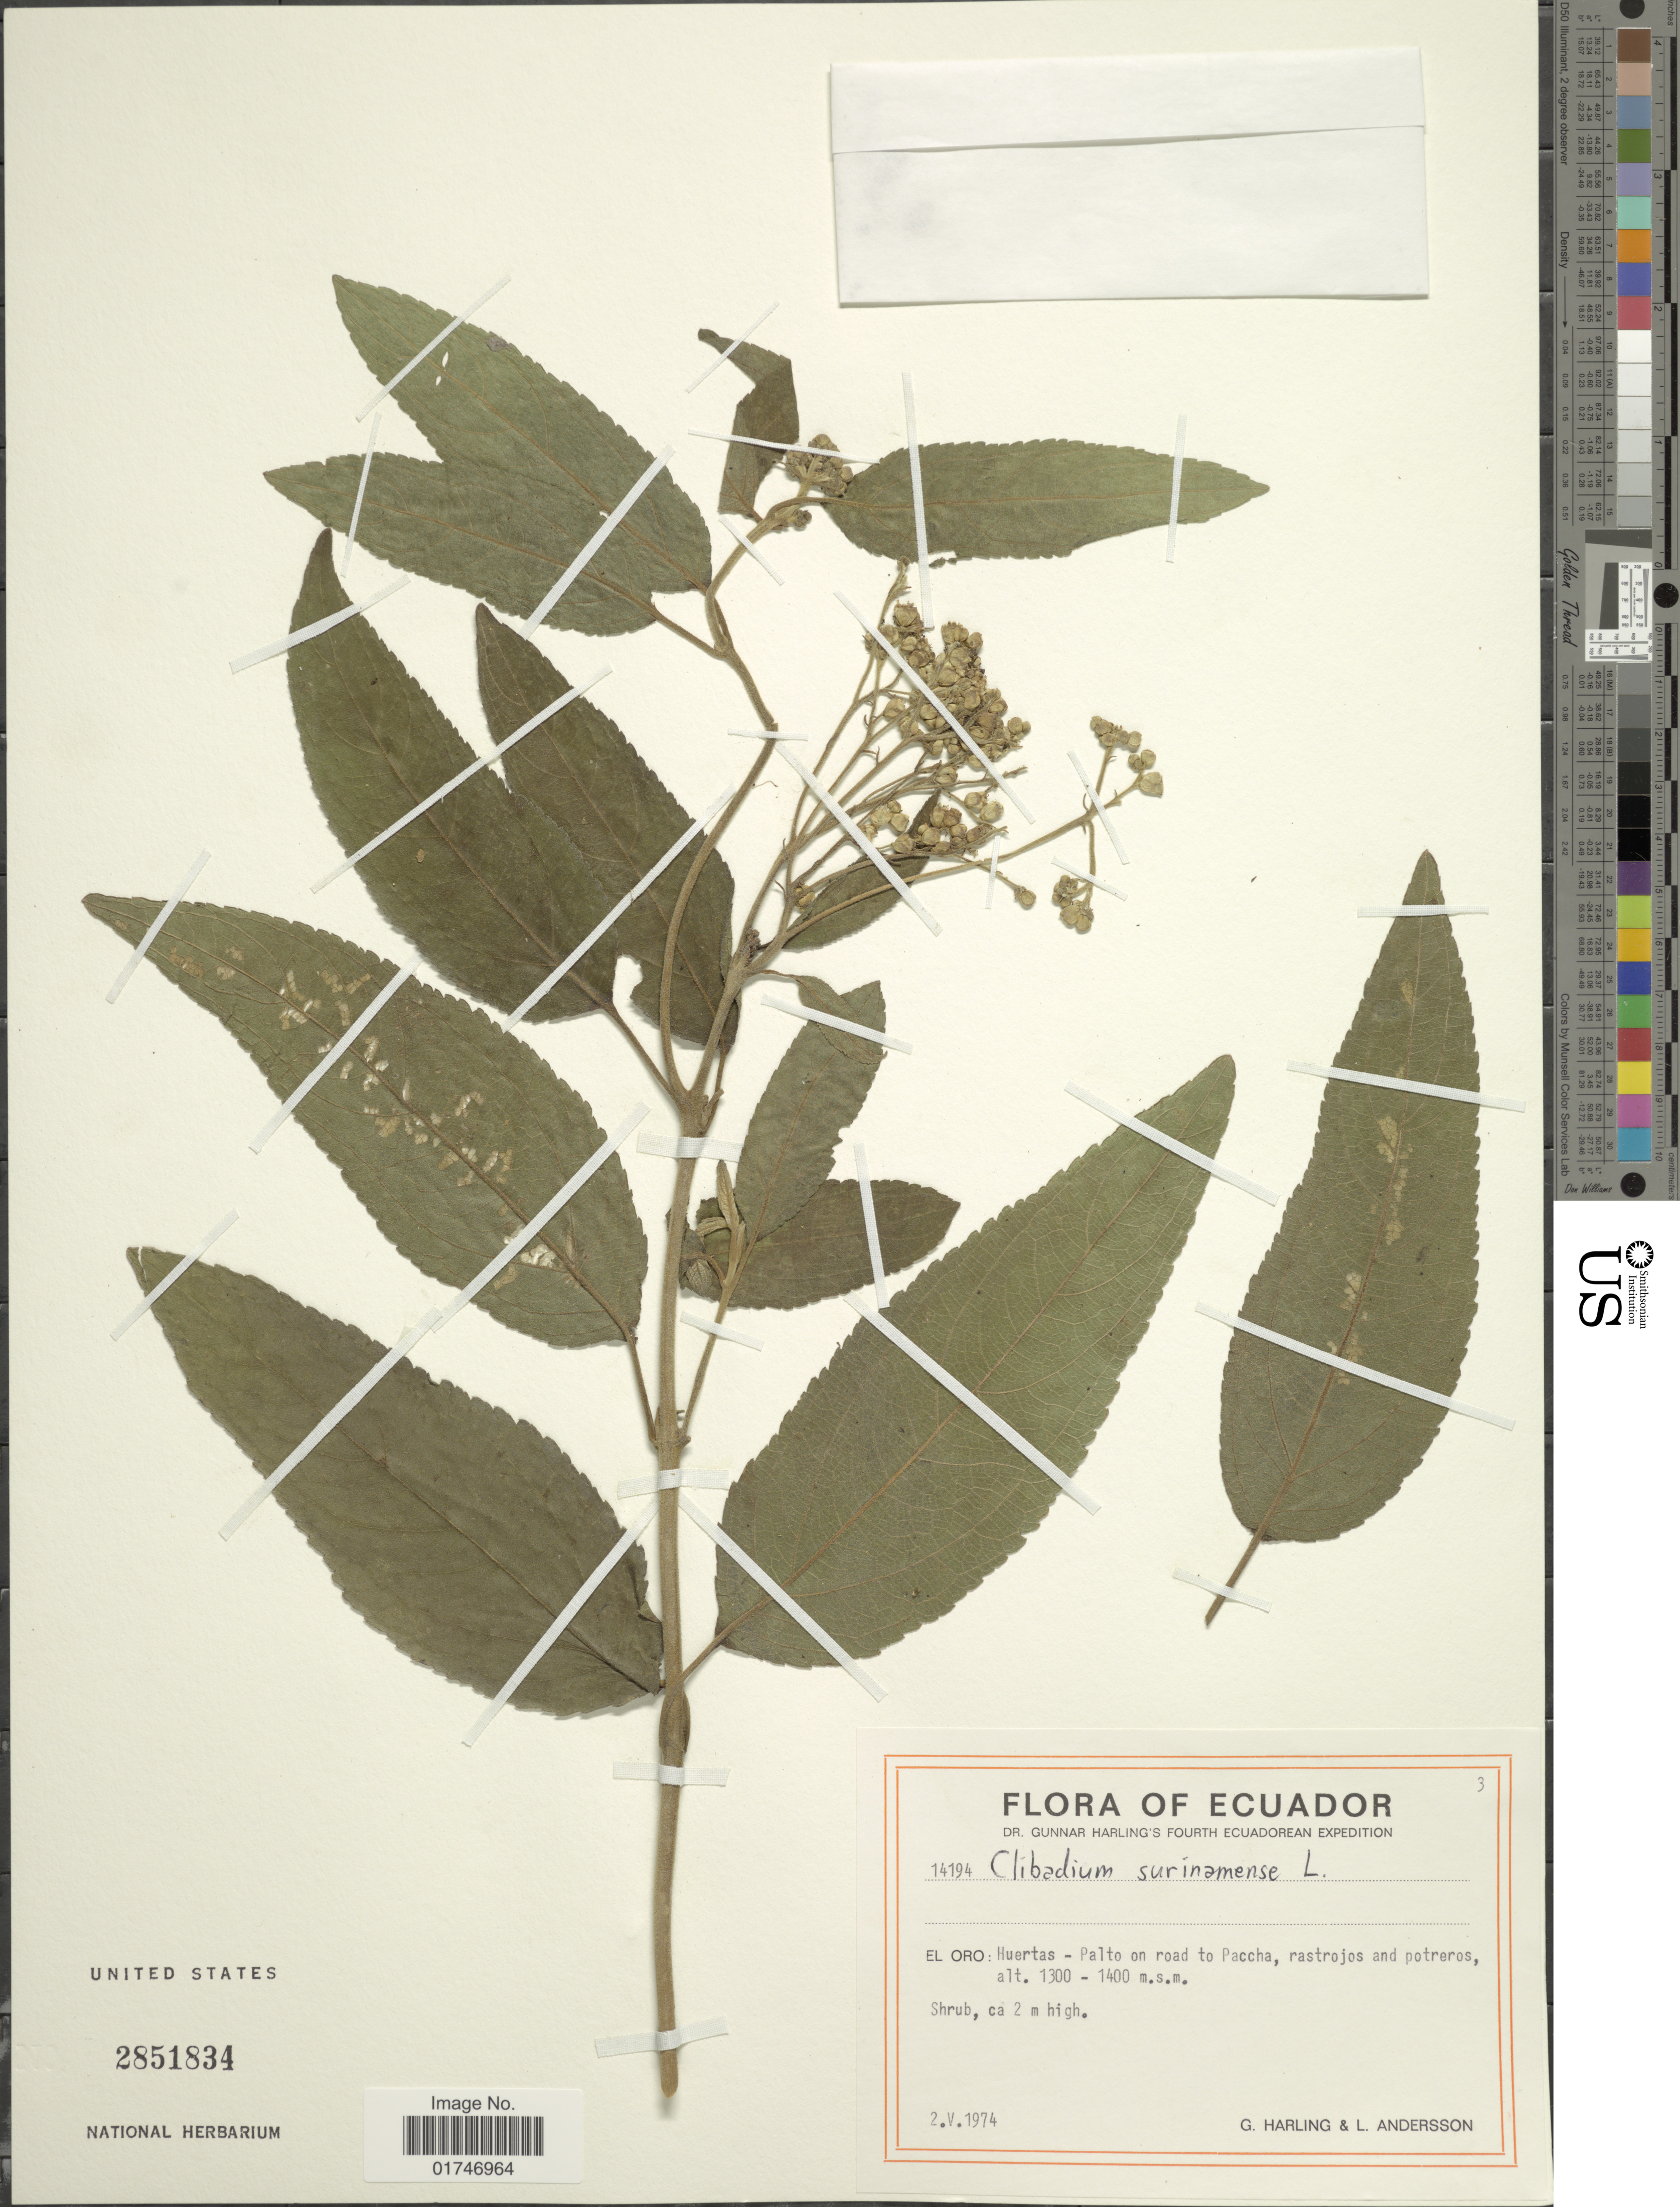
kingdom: Plantae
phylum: Tracheophyta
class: Magnoliopsida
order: Asterales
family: Asteraceae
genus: Clibadium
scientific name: Clibadium surinamense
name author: L.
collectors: G. Harling & L. Andersson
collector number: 14194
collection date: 1974-05-02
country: Ecuador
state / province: El Oro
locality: El Oro: Huertas - Palto on road to Paccha, rastrojos and potreros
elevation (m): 1300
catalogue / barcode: US 2851834